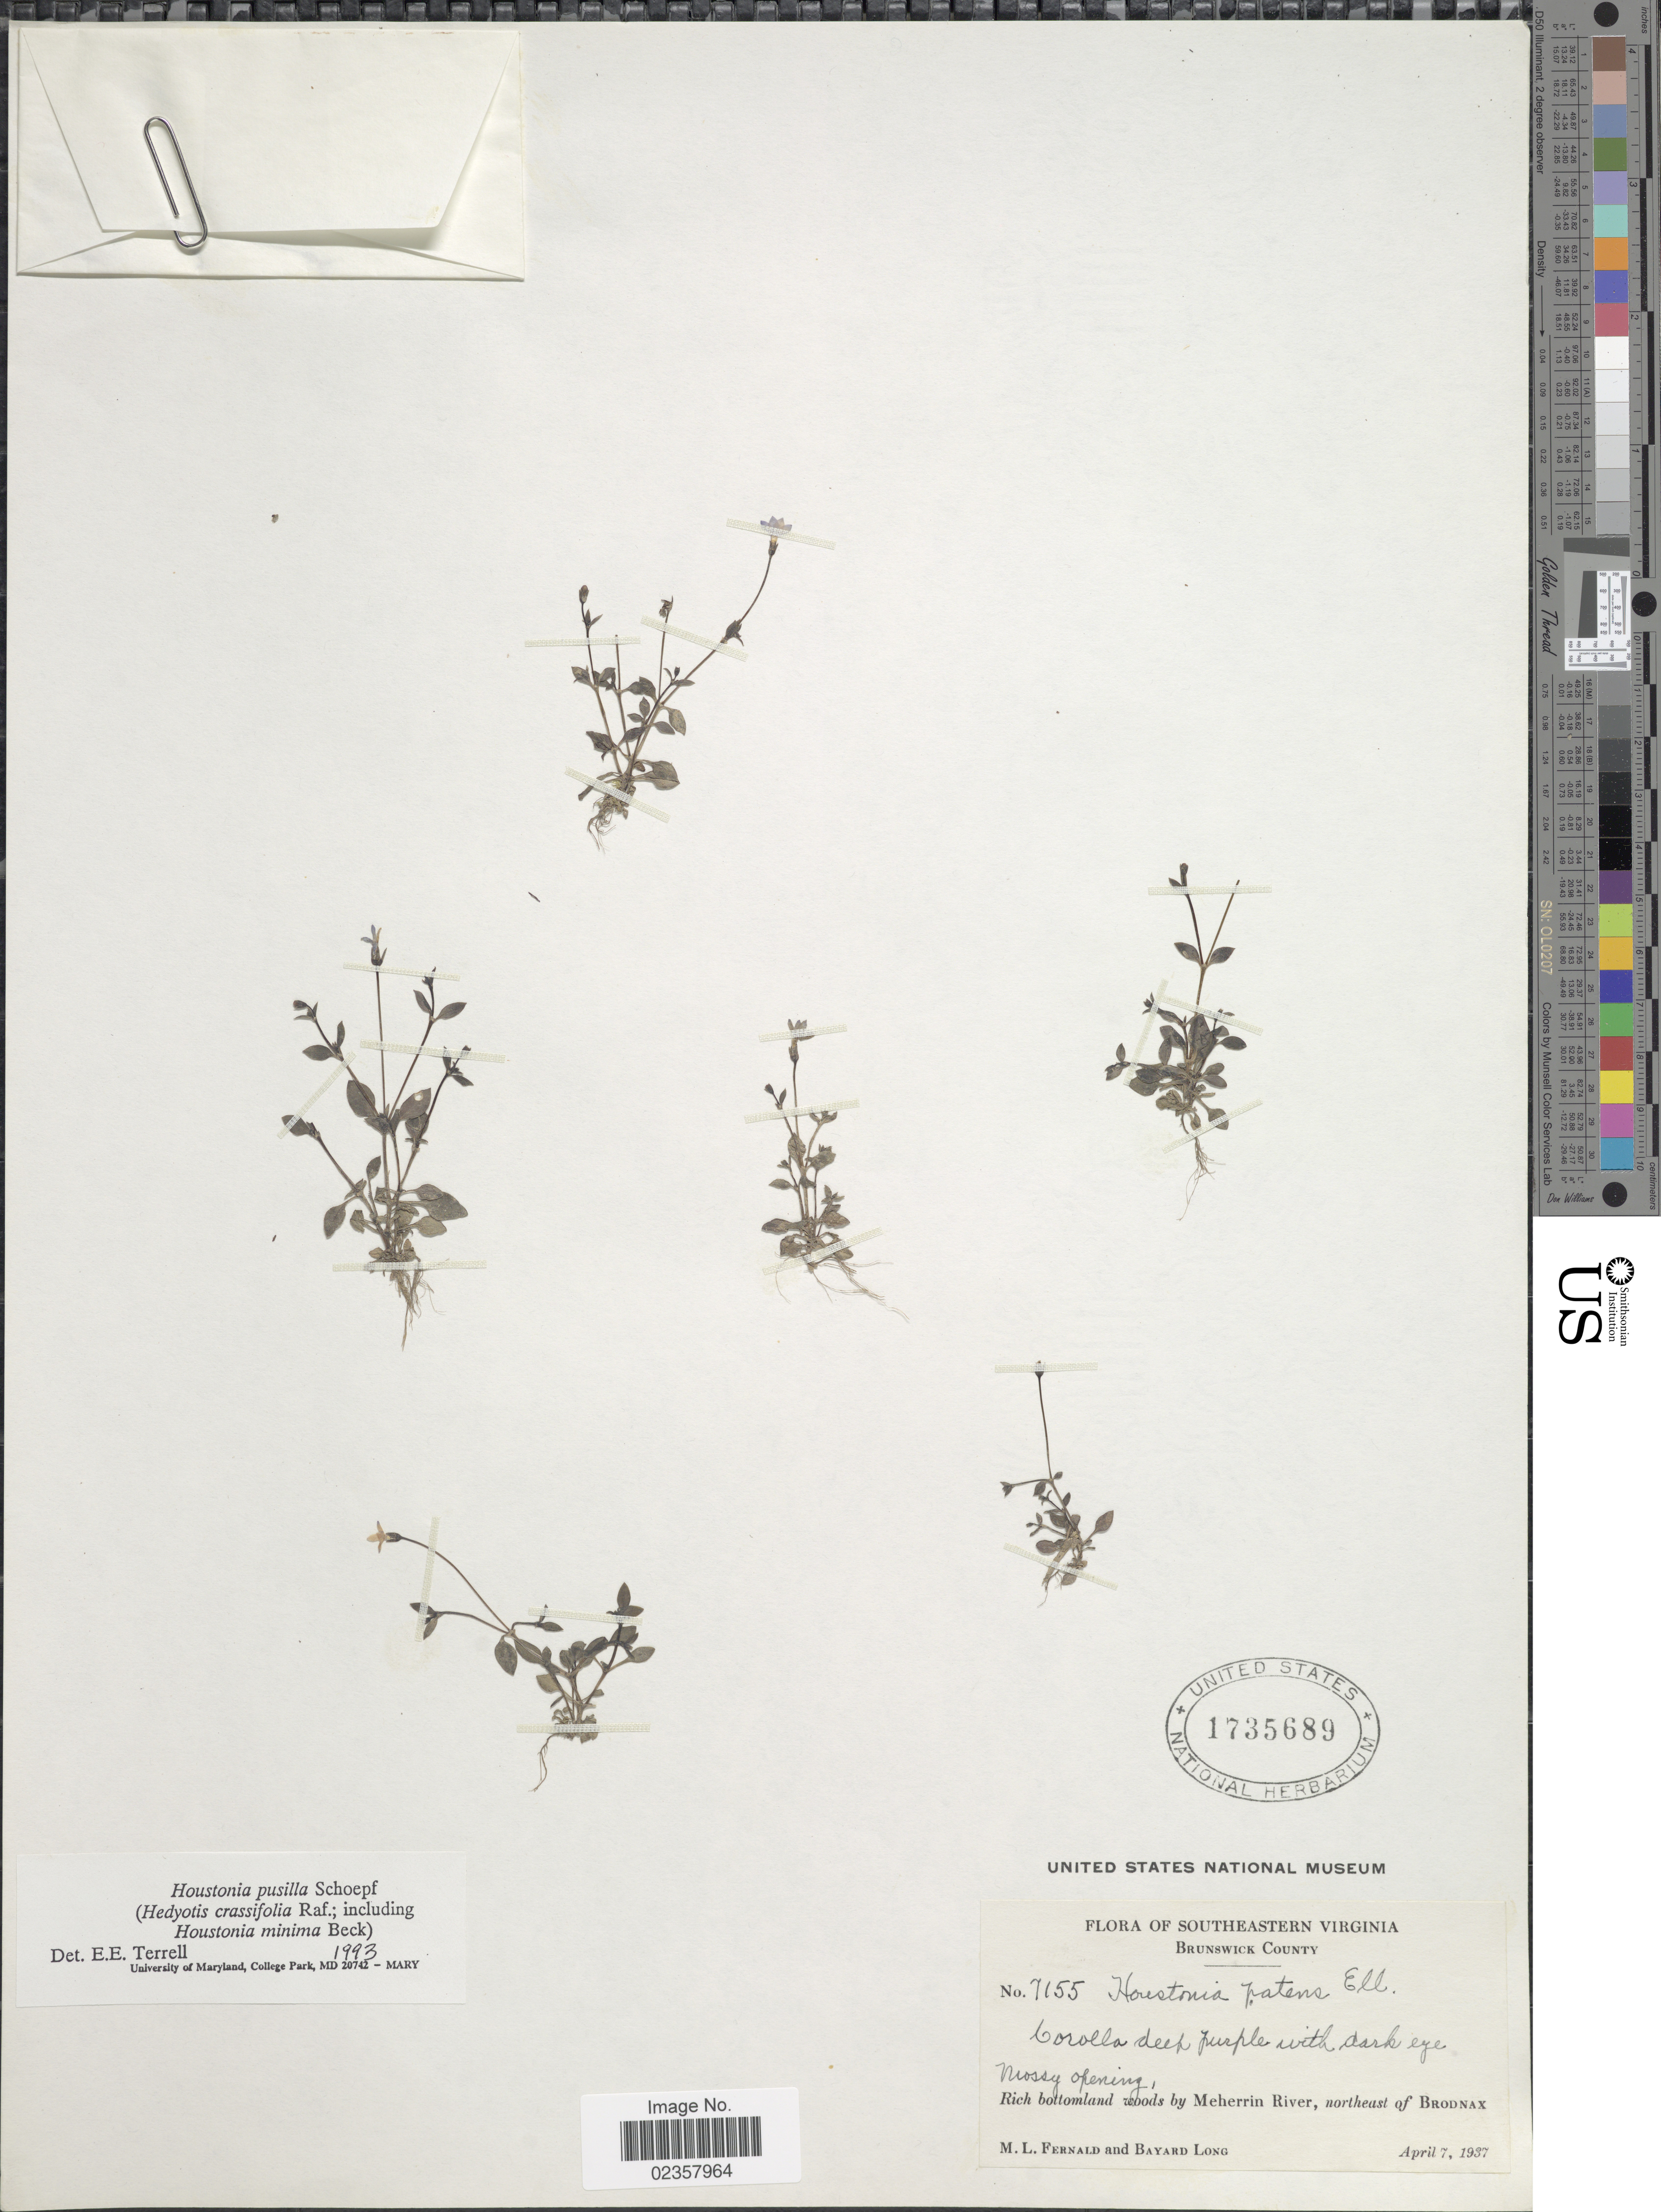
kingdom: Plantae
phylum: Tracheophyta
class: Magnoliopsida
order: Gentianales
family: Rubiaceae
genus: Houstonia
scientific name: Houstonia pusilla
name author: Schoepf.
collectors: M. L. Fernald & B. Long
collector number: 7155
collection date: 1937-04-07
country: United States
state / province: Virginia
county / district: Brunswick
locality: Southeastern Virginia. Brunswick County.Rich Bottomland woods by Meherrin River, northeast of Brodnax.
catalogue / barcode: US 1735689